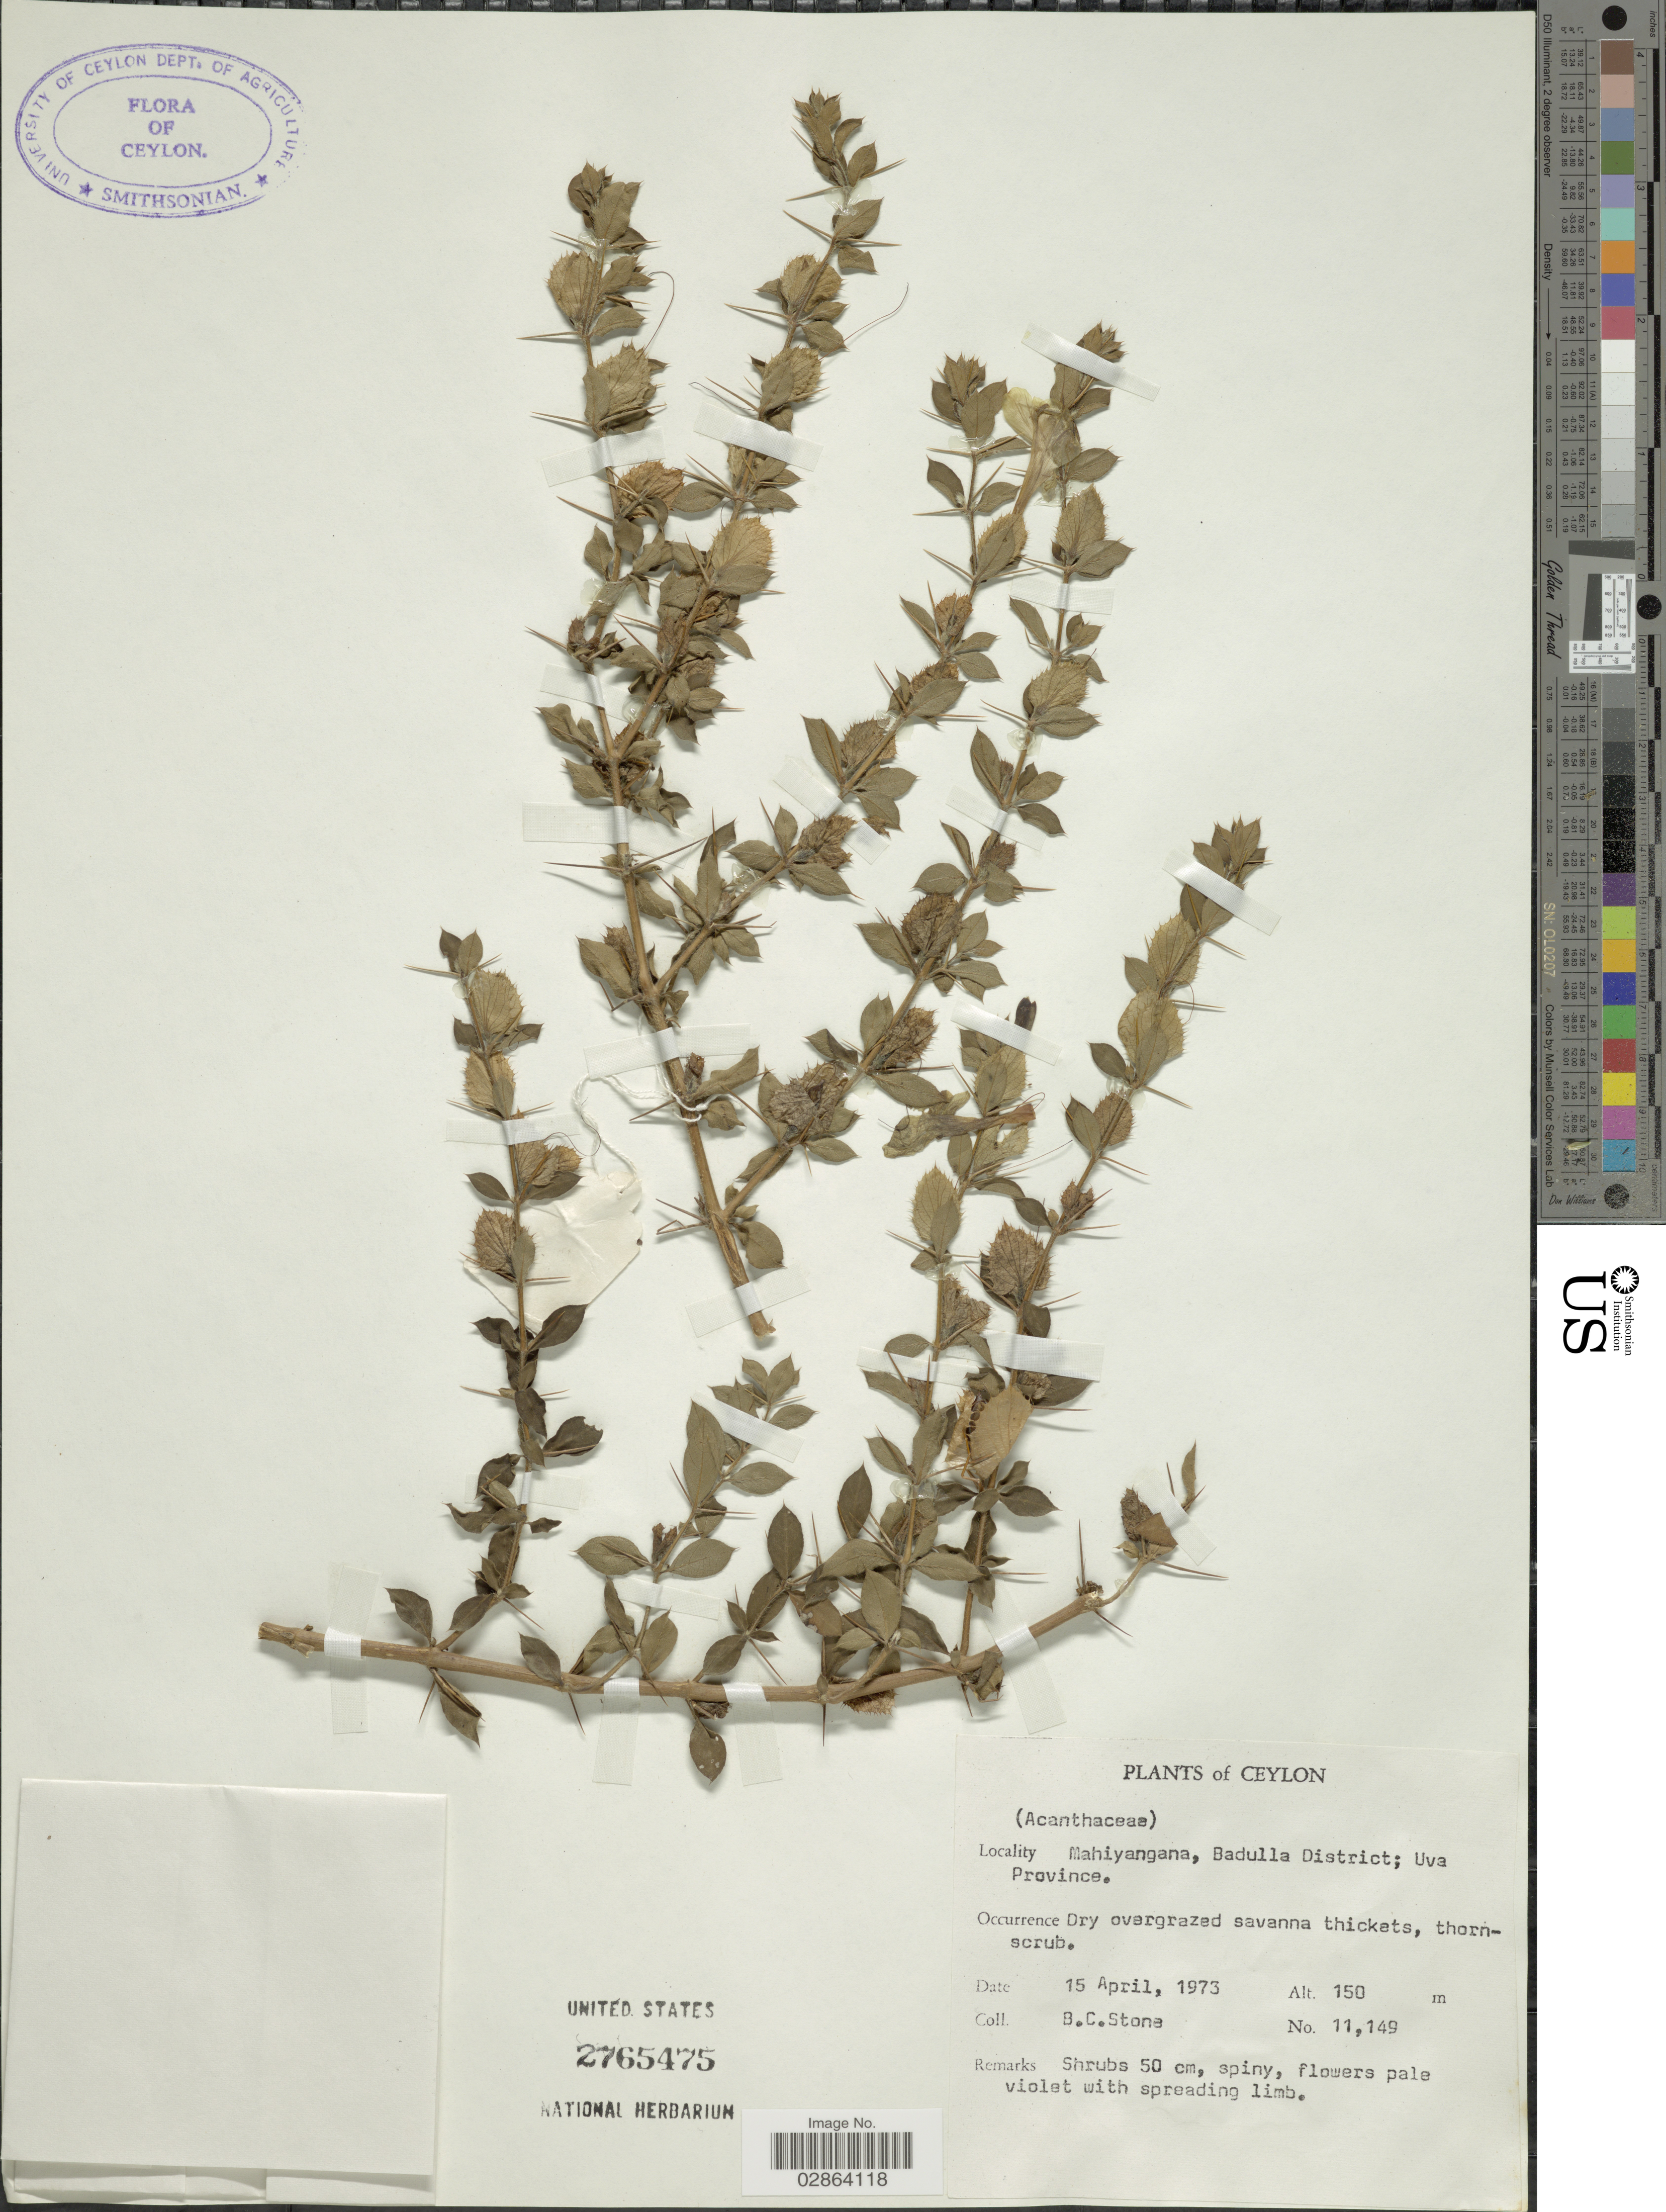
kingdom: Plantae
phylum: Tracheophyta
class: Magnoliopsida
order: Lamiales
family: Acanthaceae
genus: Barleria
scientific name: Barleria mysorensis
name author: B. Heyne ex A. Roth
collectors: B. C. Stone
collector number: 11149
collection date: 1973-04-15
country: Sri Lanka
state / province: Uva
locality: Ceylon, Mahiyangana, Badulla District; Uva Province.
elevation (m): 150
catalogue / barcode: US 2765475